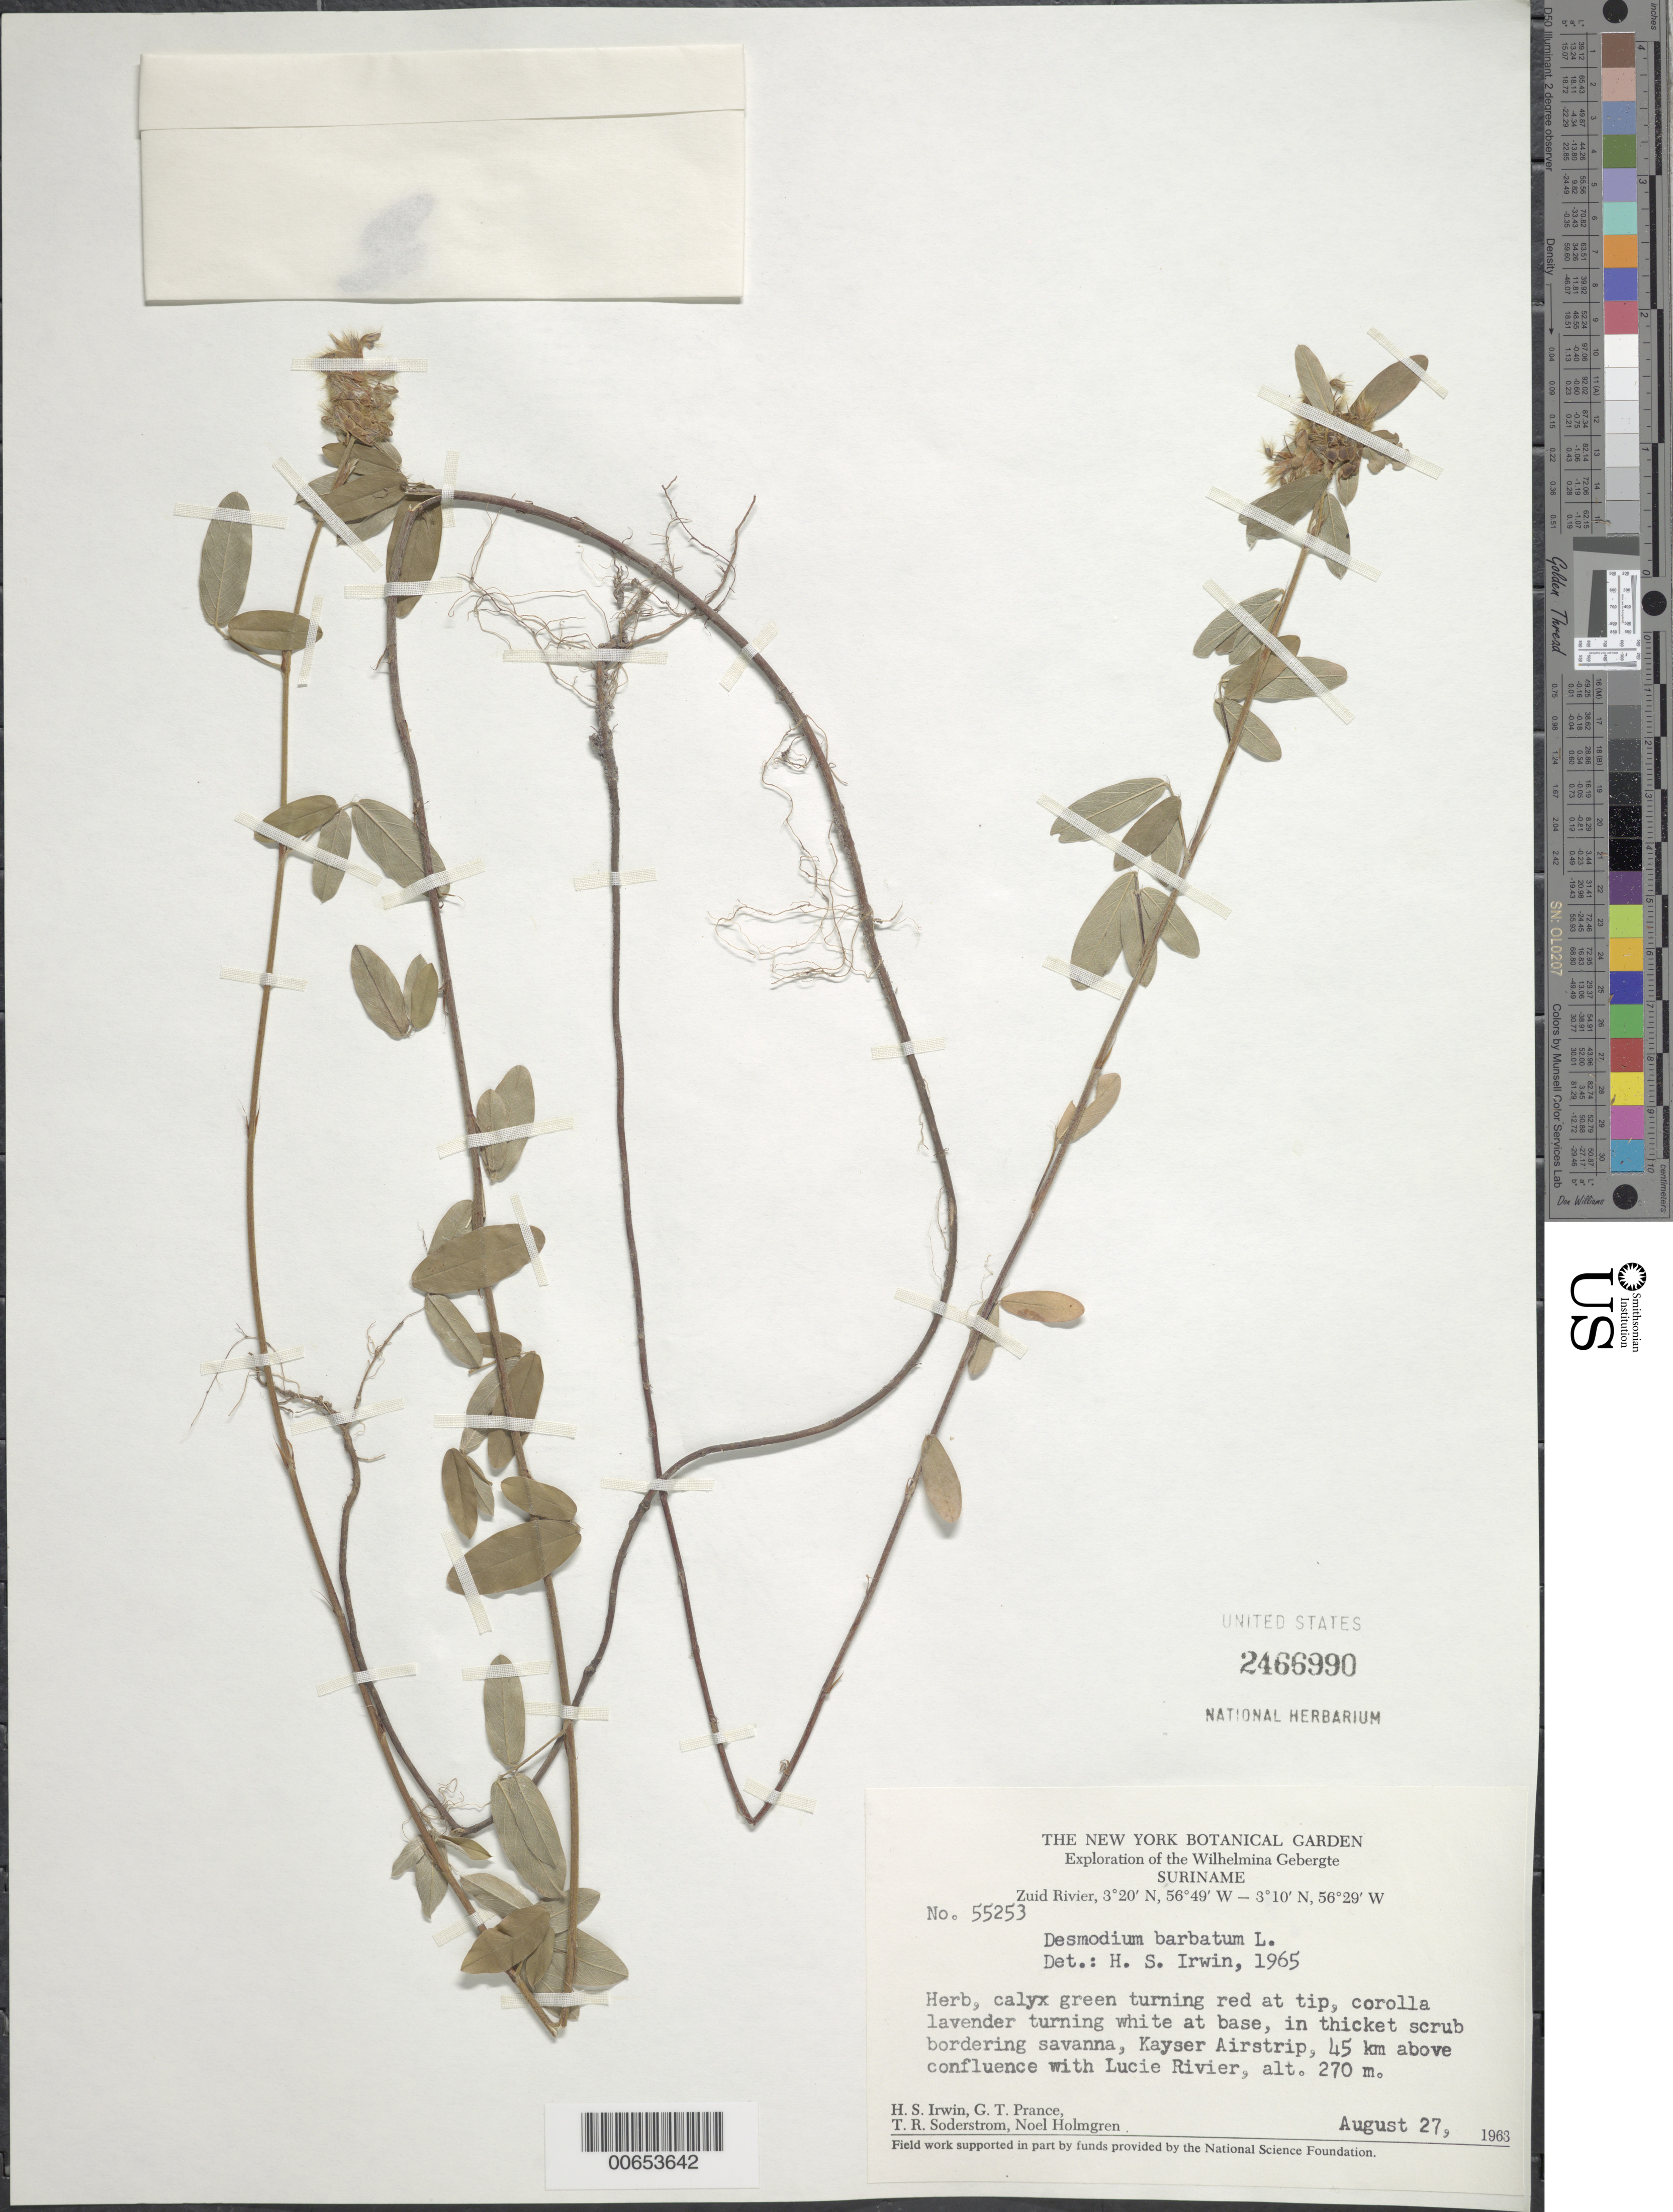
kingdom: Plantae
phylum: Tracheophyta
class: Magnoliopsida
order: Fabales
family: Fabaceae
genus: Grona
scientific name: Grona barbata var. barbata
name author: (L.) H. Ohashi & K. Ohashi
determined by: Strong, Mark T., (BOT), Smithsonian Institution - National Museum of Natural History (UNITED STATES)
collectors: H. Irwin, G. T. Prance, T. R. Soderstrom & N. H. Holmgren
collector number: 55253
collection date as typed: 27-Aug-63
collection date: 1963-08-27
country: Suriname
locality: Kayser Airstrip, Zuid R., 45 km above confl. with Lucie R., Wilhelmina Gebergte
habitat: Thicket scrub bordering savanna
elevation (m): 270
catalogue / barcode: US 2466990